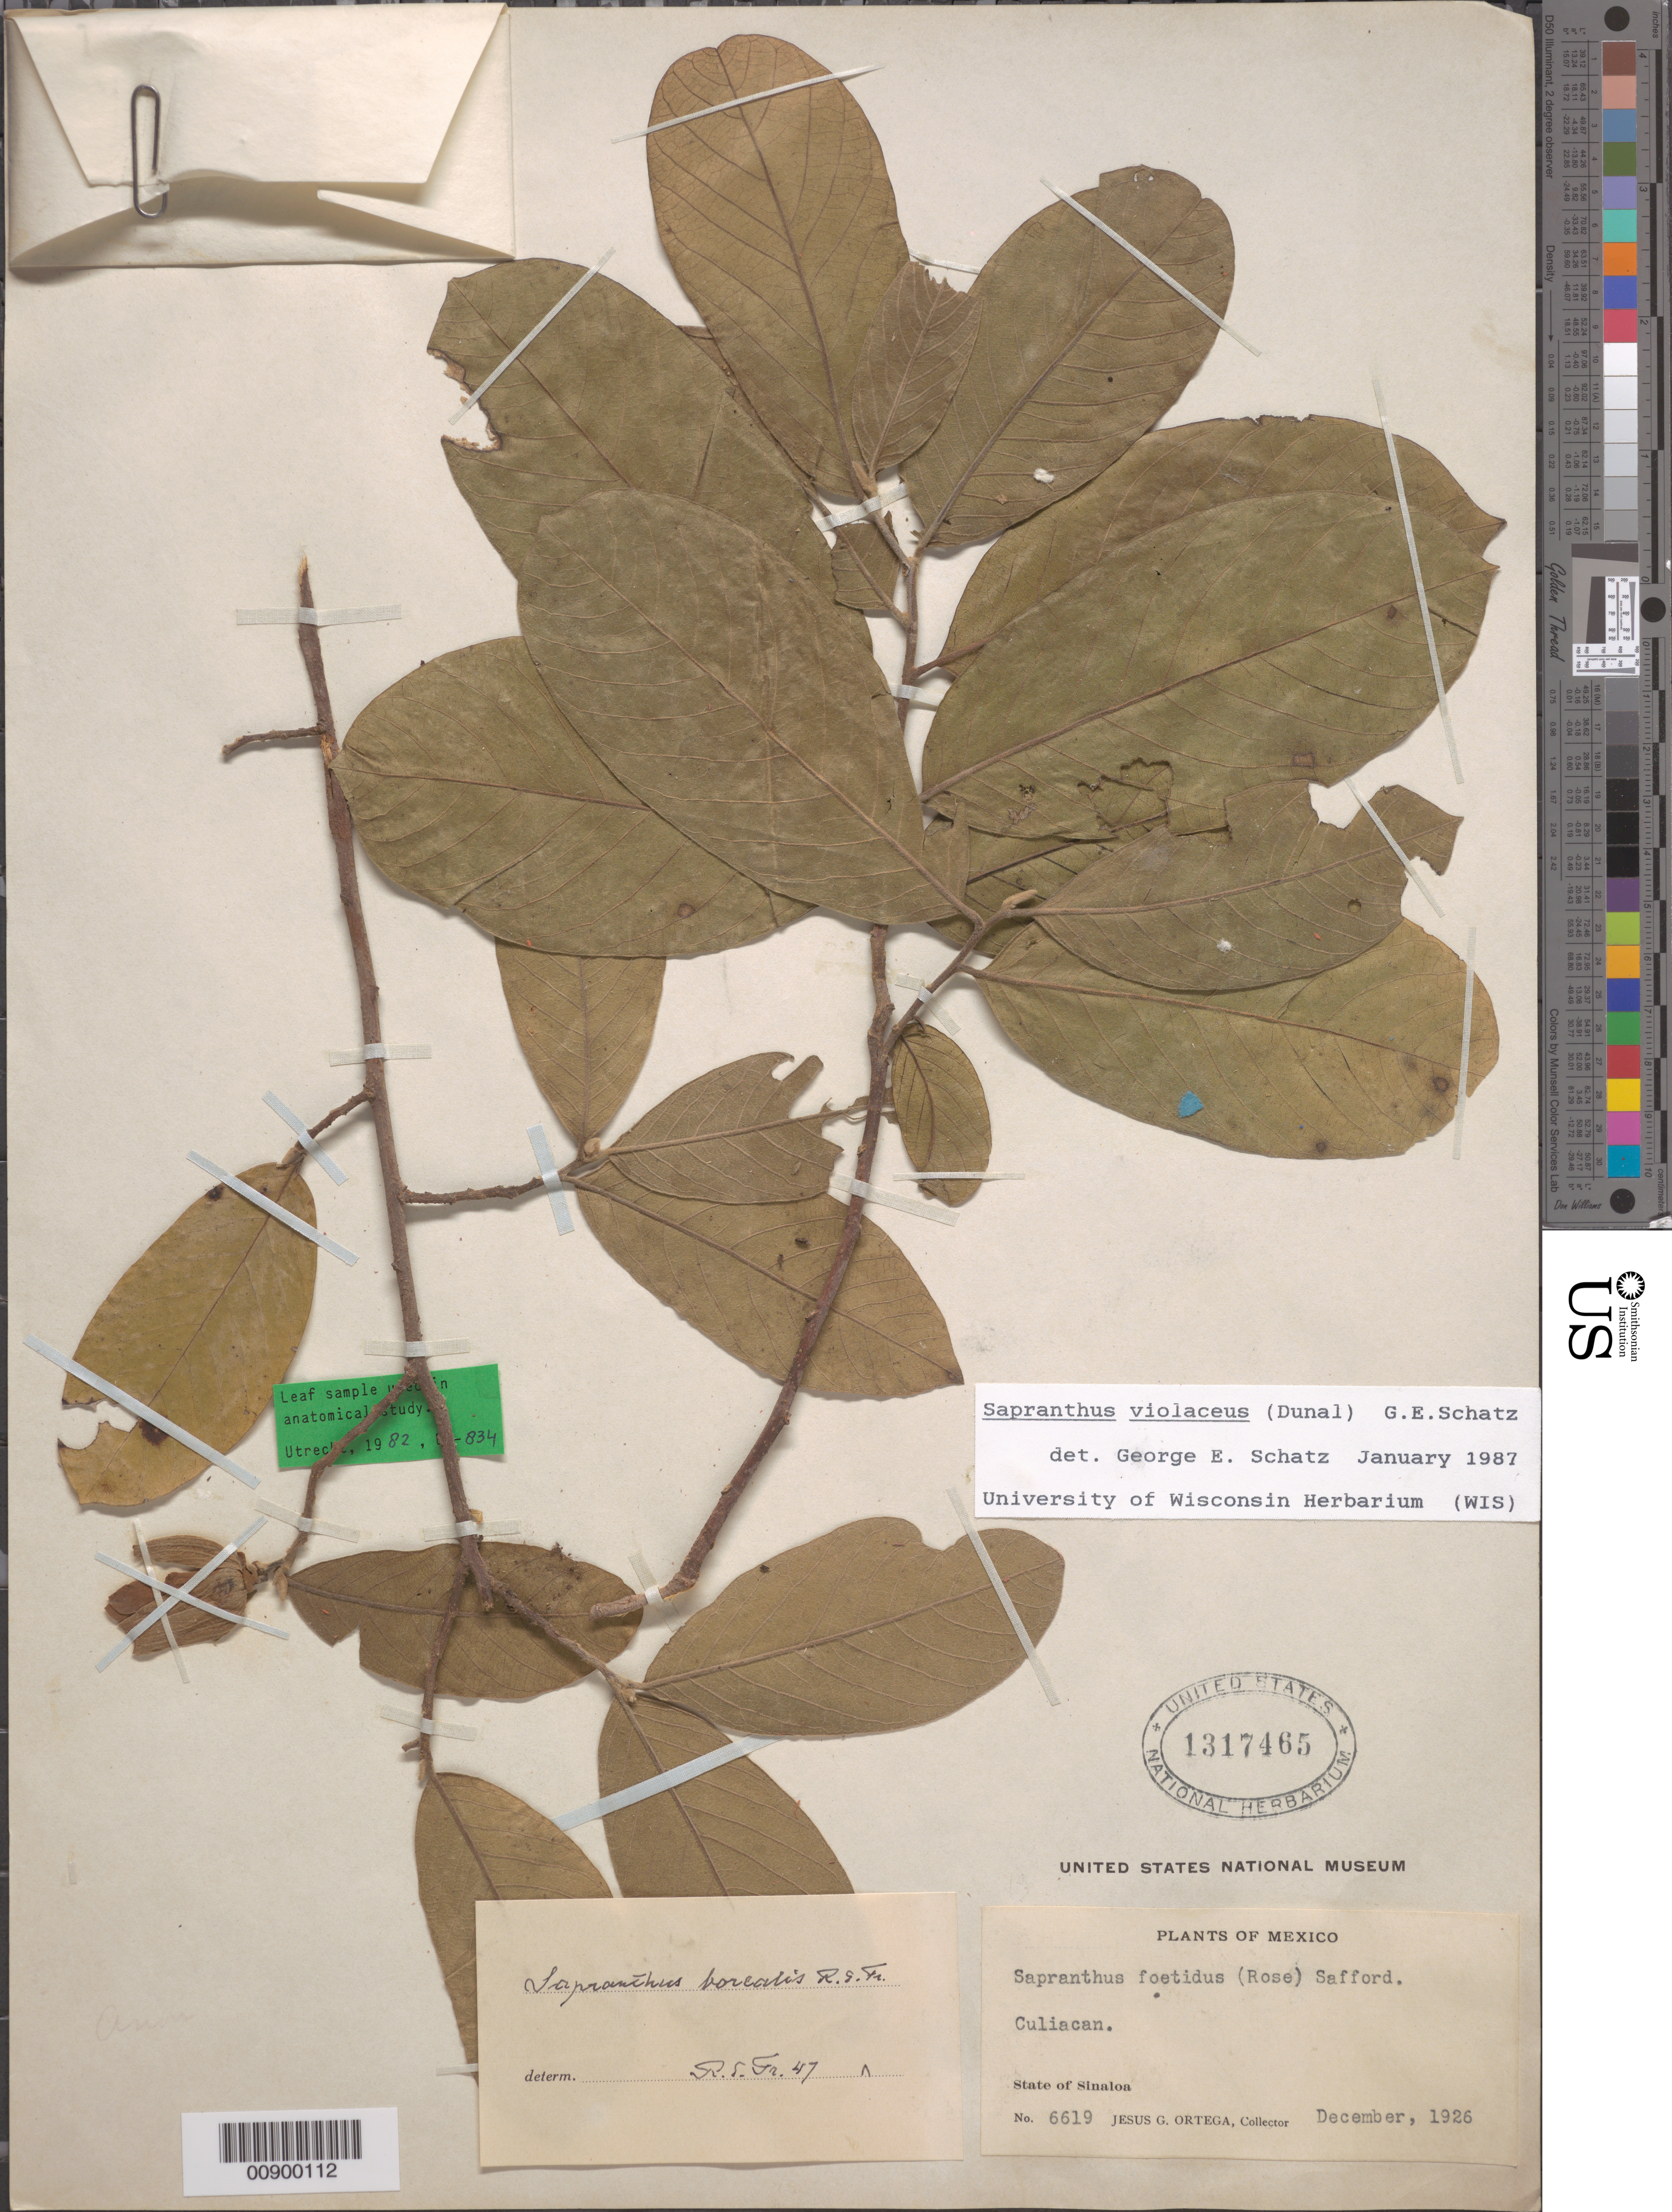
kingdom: Plantae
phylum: Tracheophyta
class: Magnoliopsida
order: Magnoliales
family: Annonaceae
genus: Sapranthus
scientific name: Sapranthus violaceus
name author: (Dunal) Saff.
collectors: J. Ortega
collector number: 6619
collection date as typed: Dec 1926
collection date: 1926-12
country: Mexico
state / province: Sinaloa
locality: Culiacán, Sinaloa.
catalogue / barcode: US 1317465